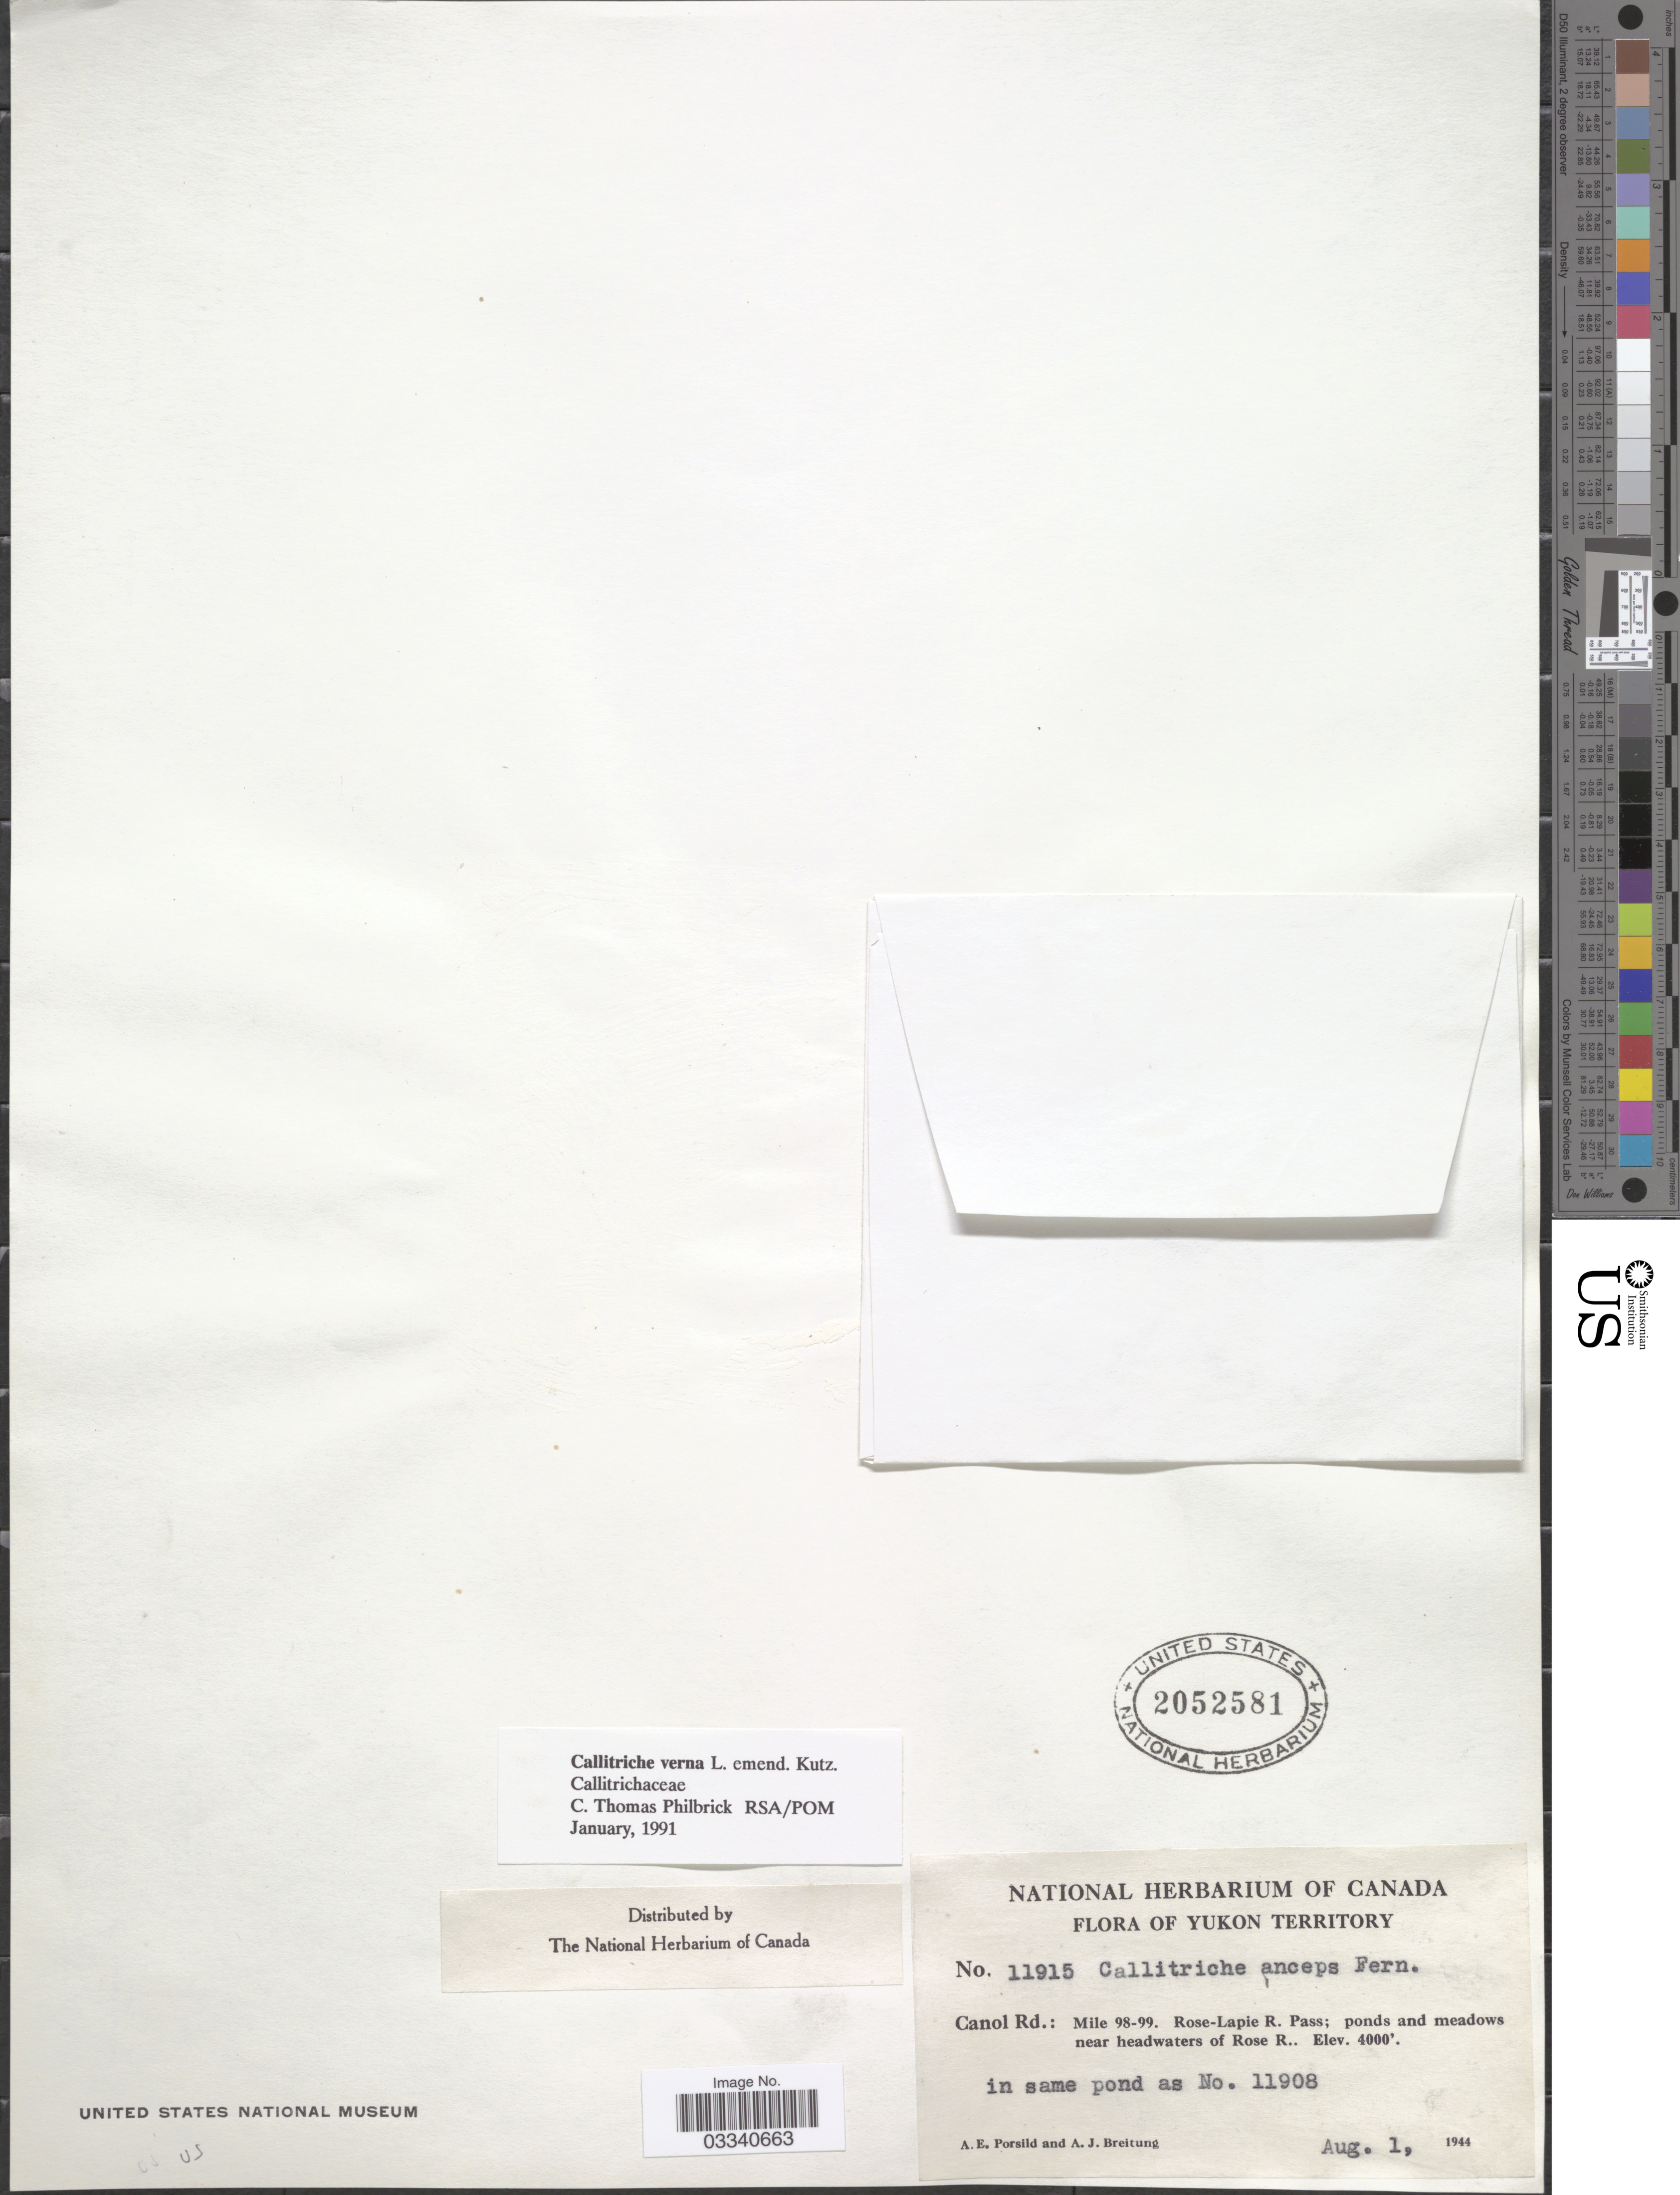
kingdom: Plantae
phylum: Tracheophyta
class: Magnoliopsida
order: Lamiales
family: Plantaginaceae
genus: Callitriche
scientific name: Callitriche verna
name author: L.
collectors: A. E. Porsild & A. Breitung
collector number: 11915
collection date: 1944-08-01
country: Canada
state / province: Yukon Territory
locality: Canol Rd.: Mile 98-99. Rosie-Lapie R. Pass; ponds and meadows near headwaters of Rose R.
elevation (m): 1219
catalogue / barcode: US 2052581